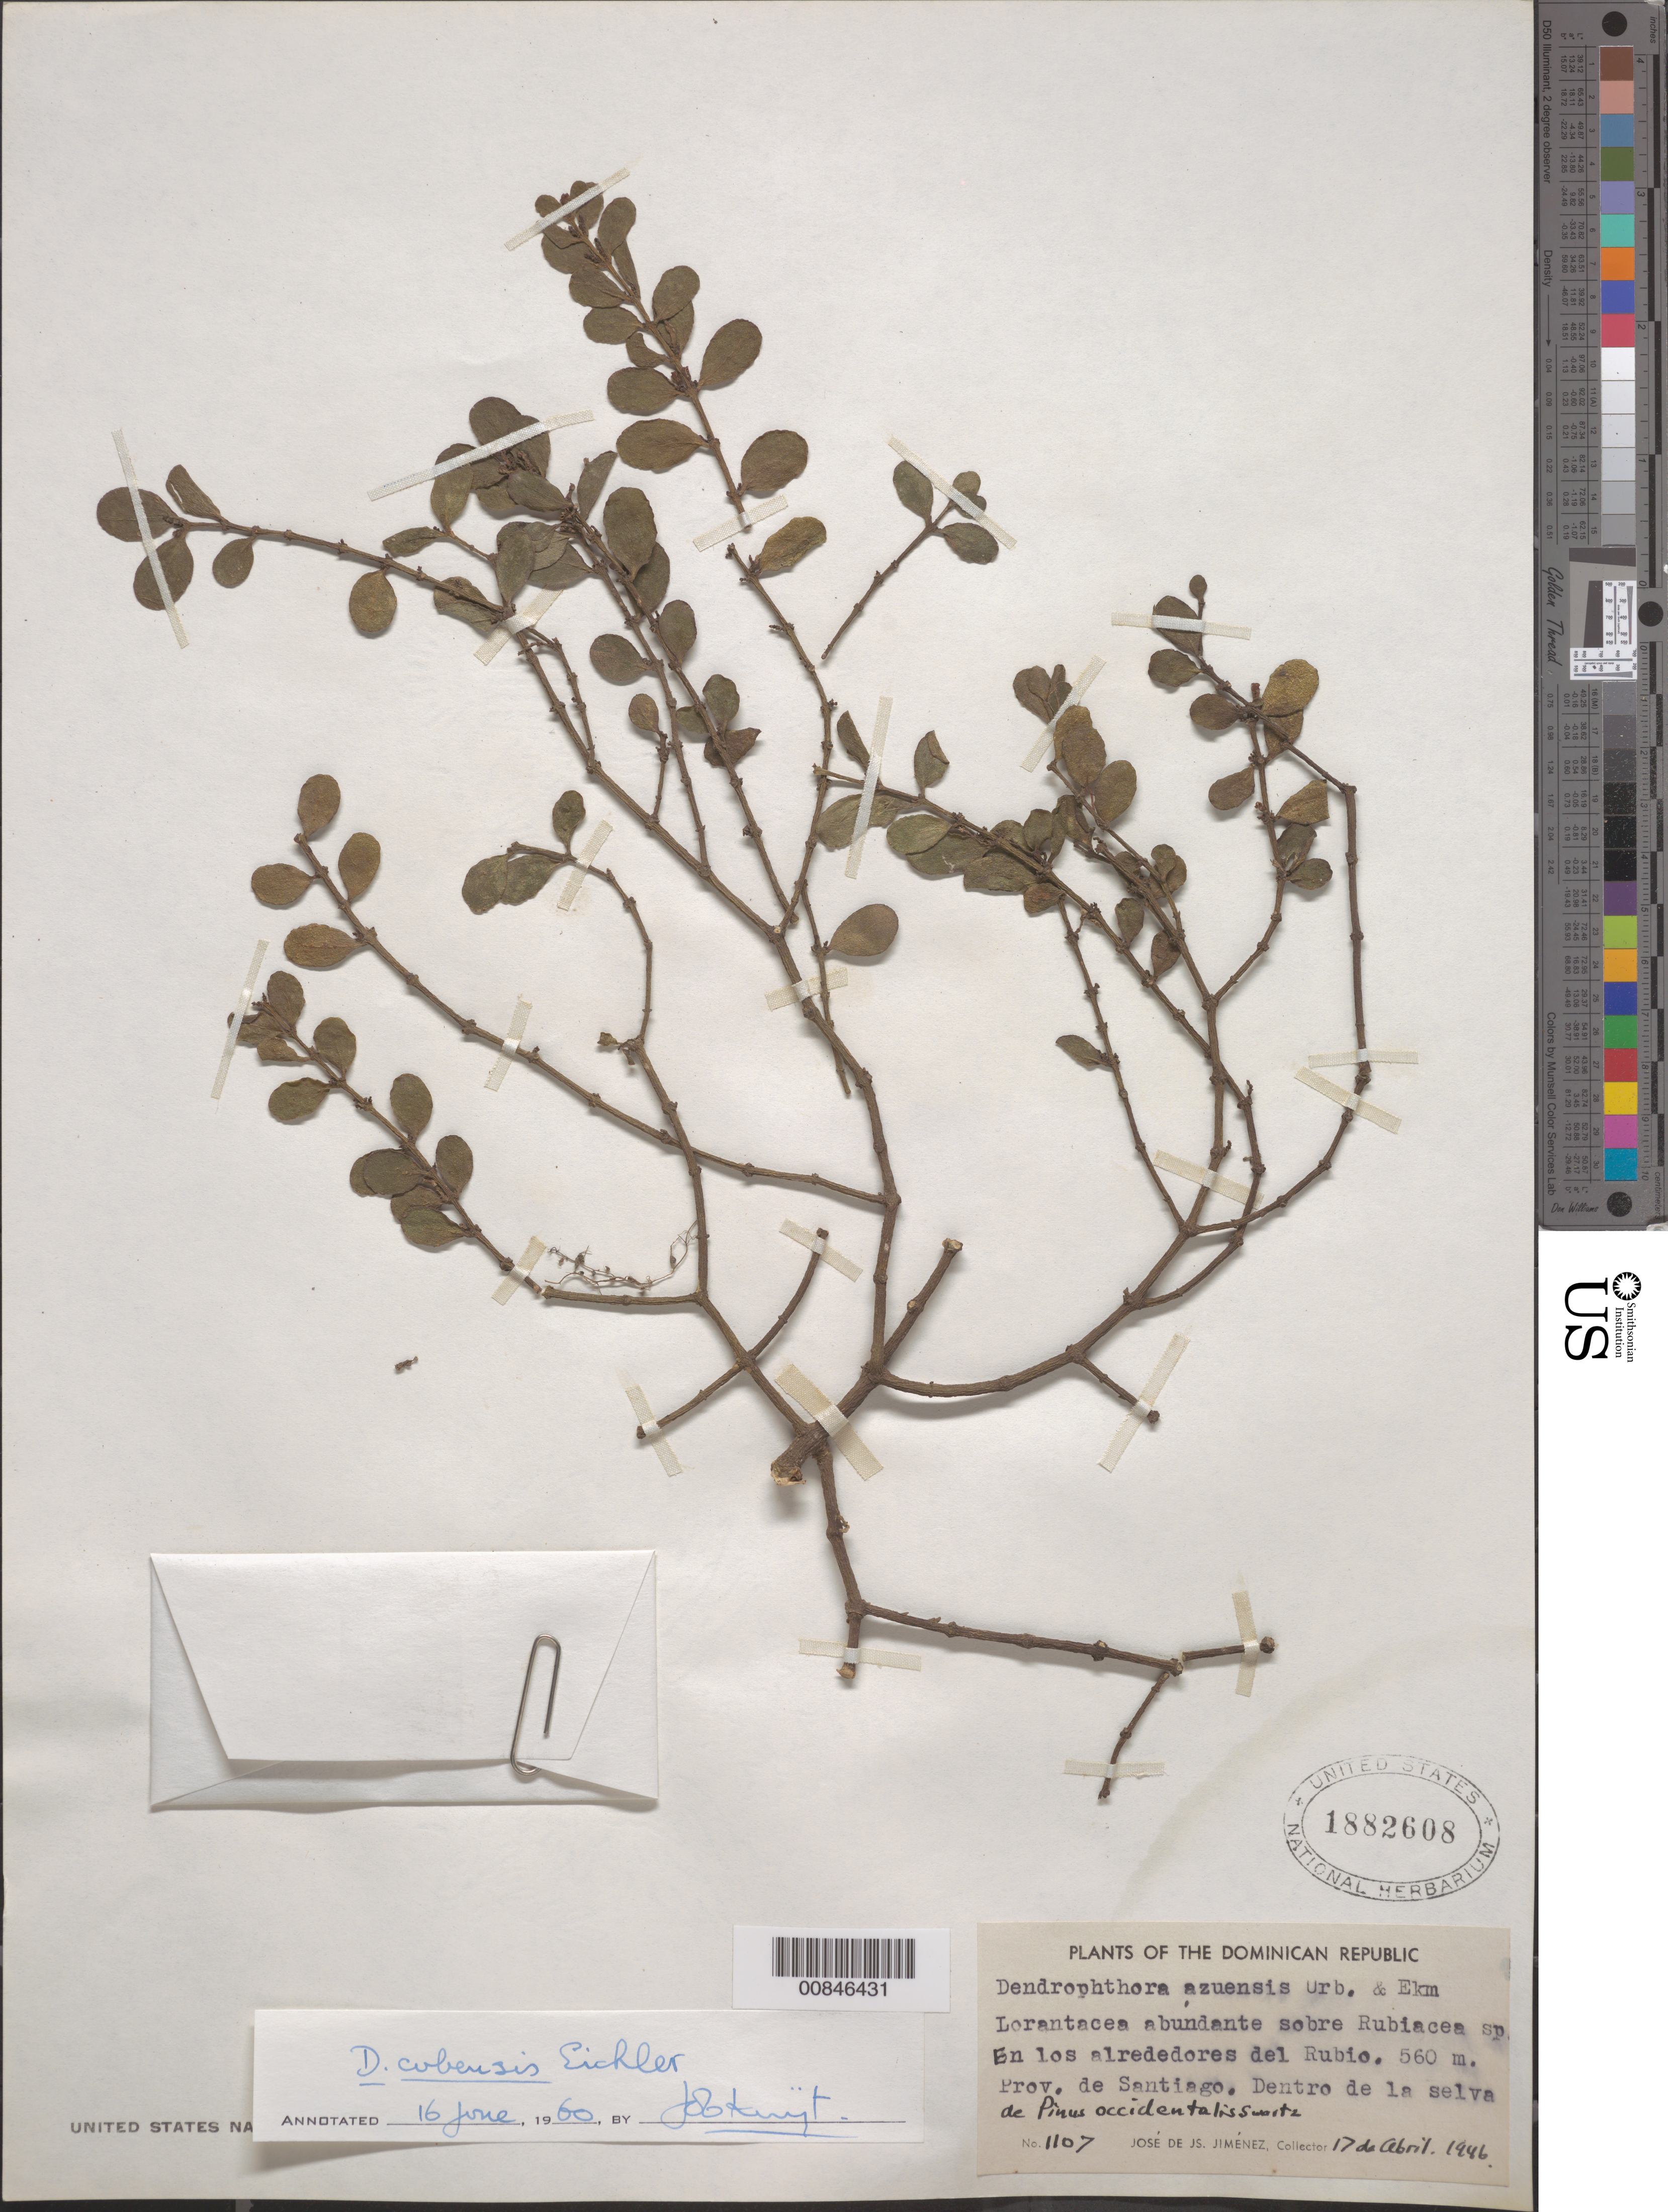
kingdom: Plantae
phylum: Tracheophyta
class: Magnoliopsida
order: Santalales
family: Viscaceae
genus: Dendrophthora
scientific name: Dendrophthora cubensis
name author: Eichler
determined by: Kuijt, Job, (CANADA)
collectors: J. J. Jiménez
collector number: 1107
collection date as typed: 17 Apr 1946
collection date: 1946-04-17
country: Dominican Republic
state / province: Santiago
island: Hispaniola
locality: En los alrededores del Rubio.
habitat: Sobre Rubiacea sp. Dentro de la selva de Pinus occidentalis Swartz.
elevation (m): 560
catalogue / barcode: US 1882608